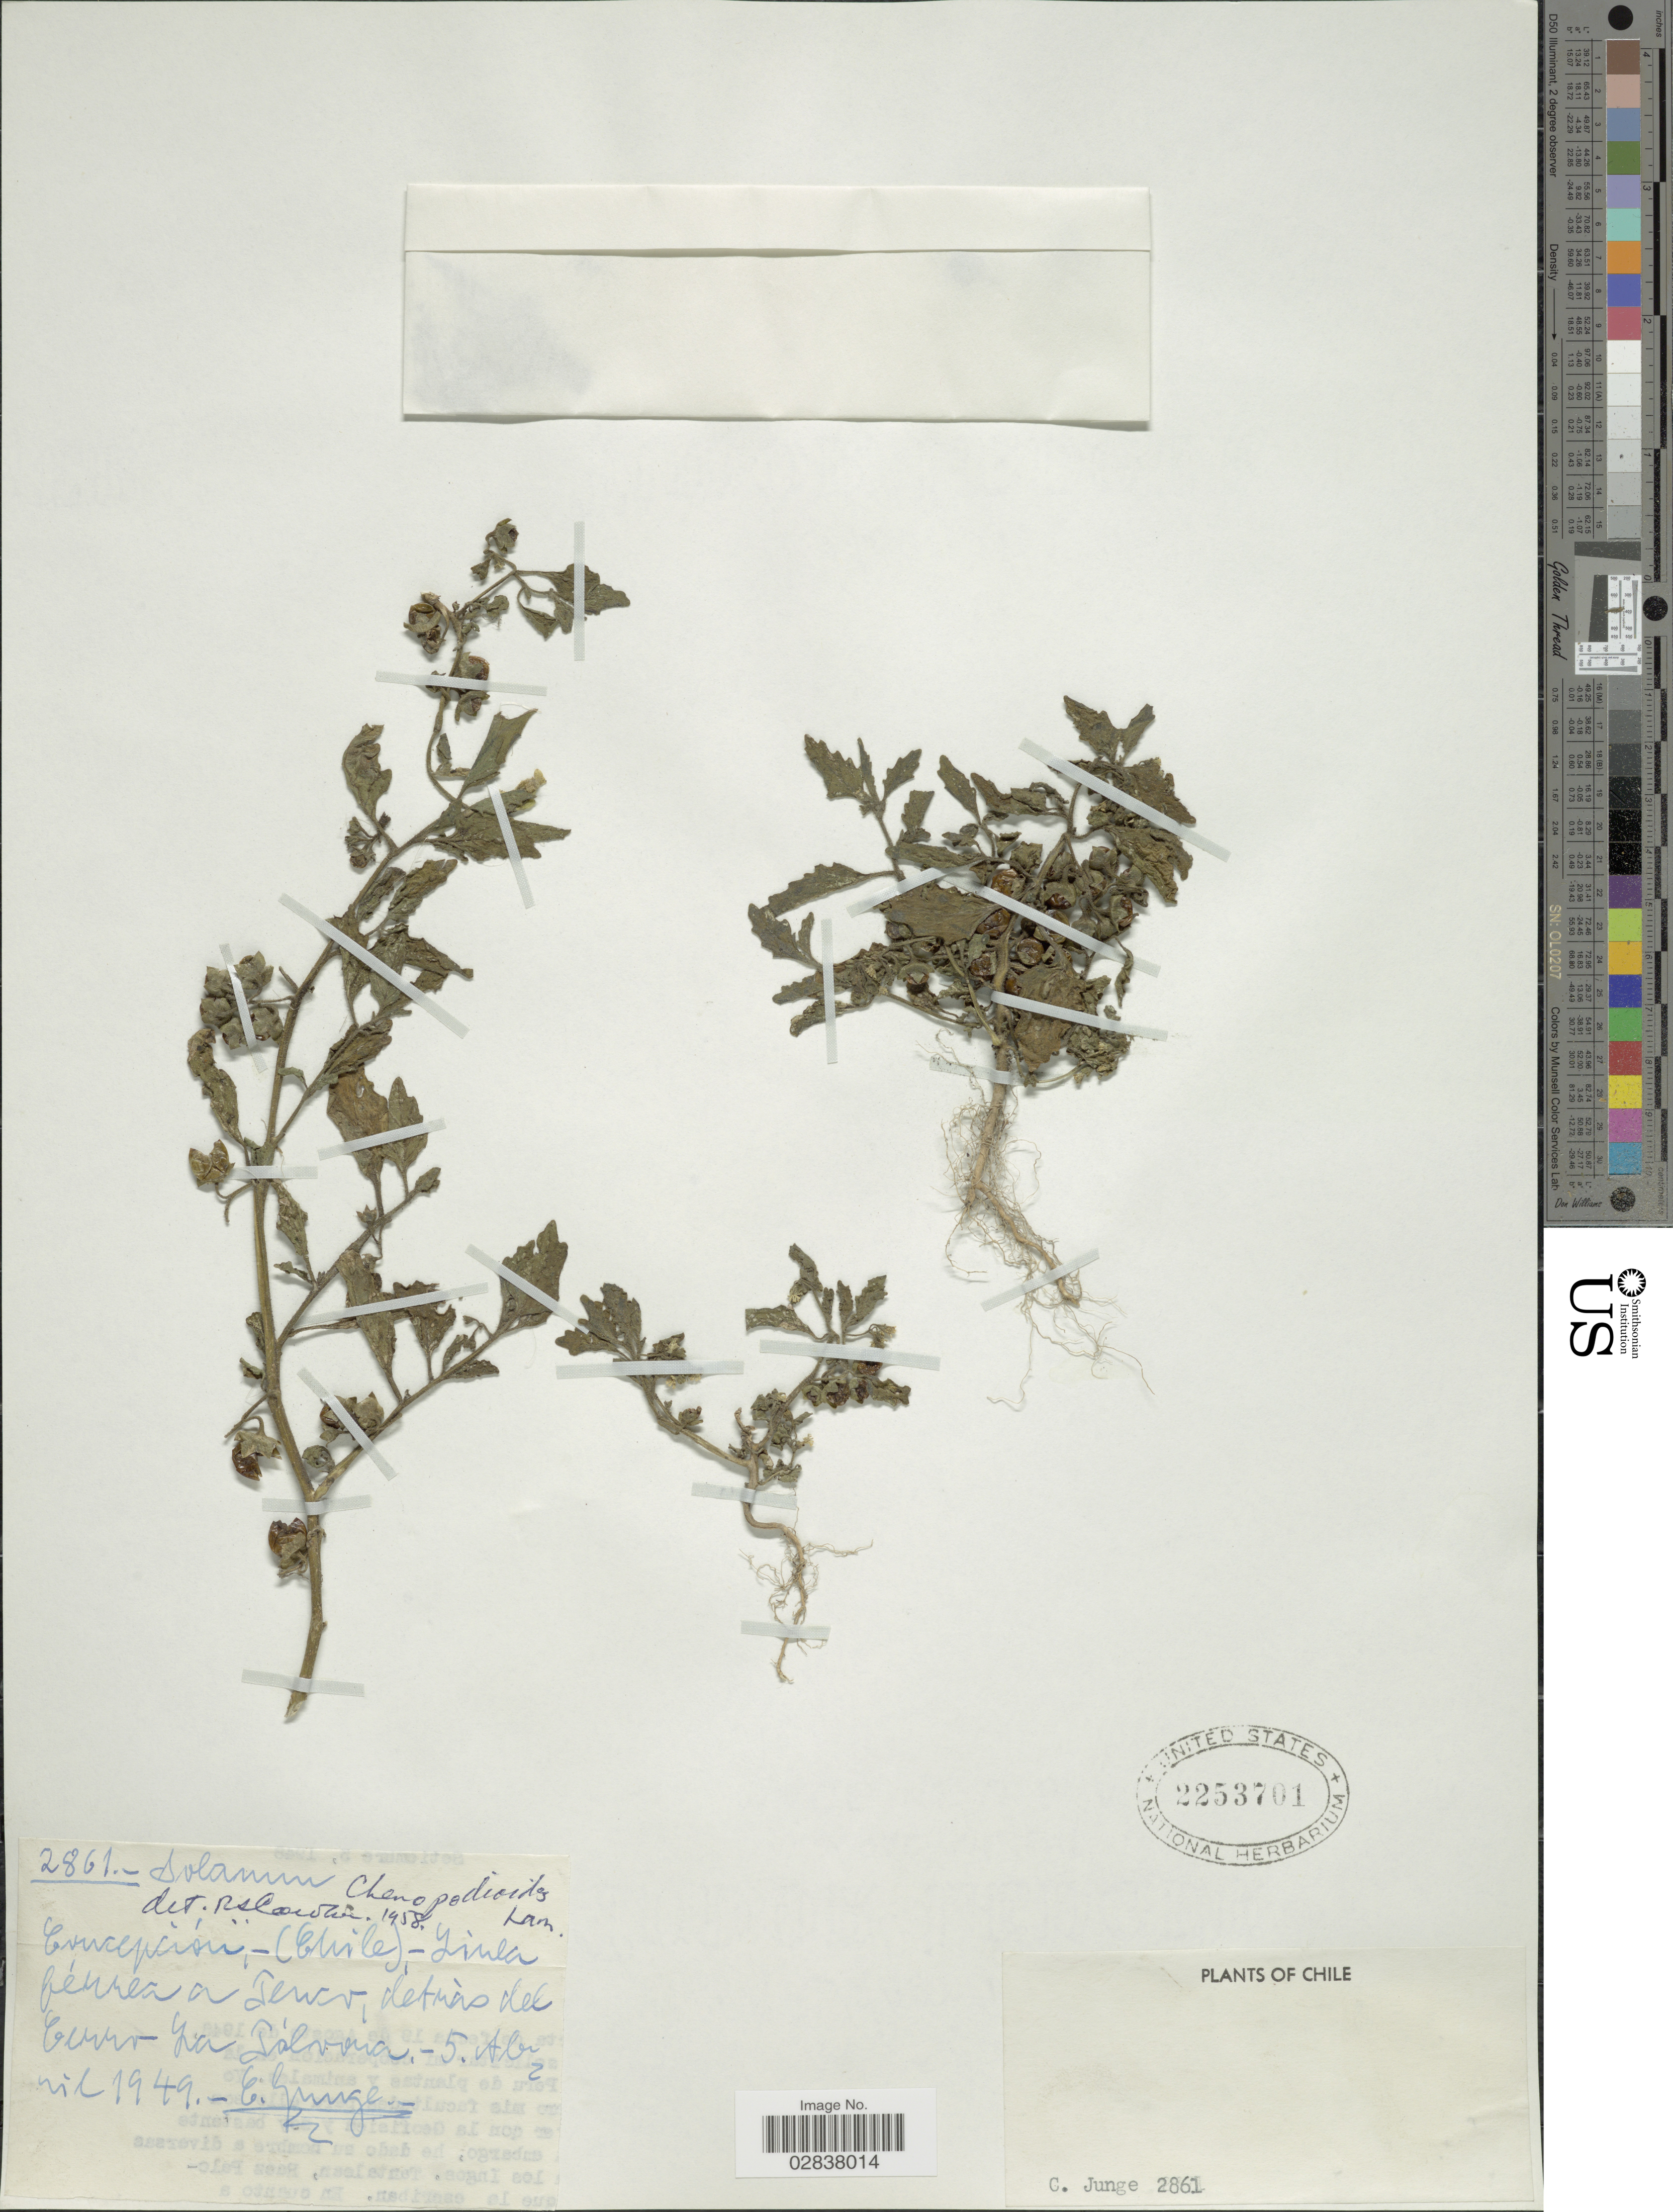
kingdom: Plantae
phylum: Tracheophyta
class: Magnoliopsida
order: Solanales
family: Solanaceae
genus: Solanum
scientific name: Solanum nitidibaccatum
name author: Bitter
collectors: C. Junge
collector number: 2861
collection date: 1949-04-05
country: Chile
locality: Concepción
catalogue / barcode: US 2253701